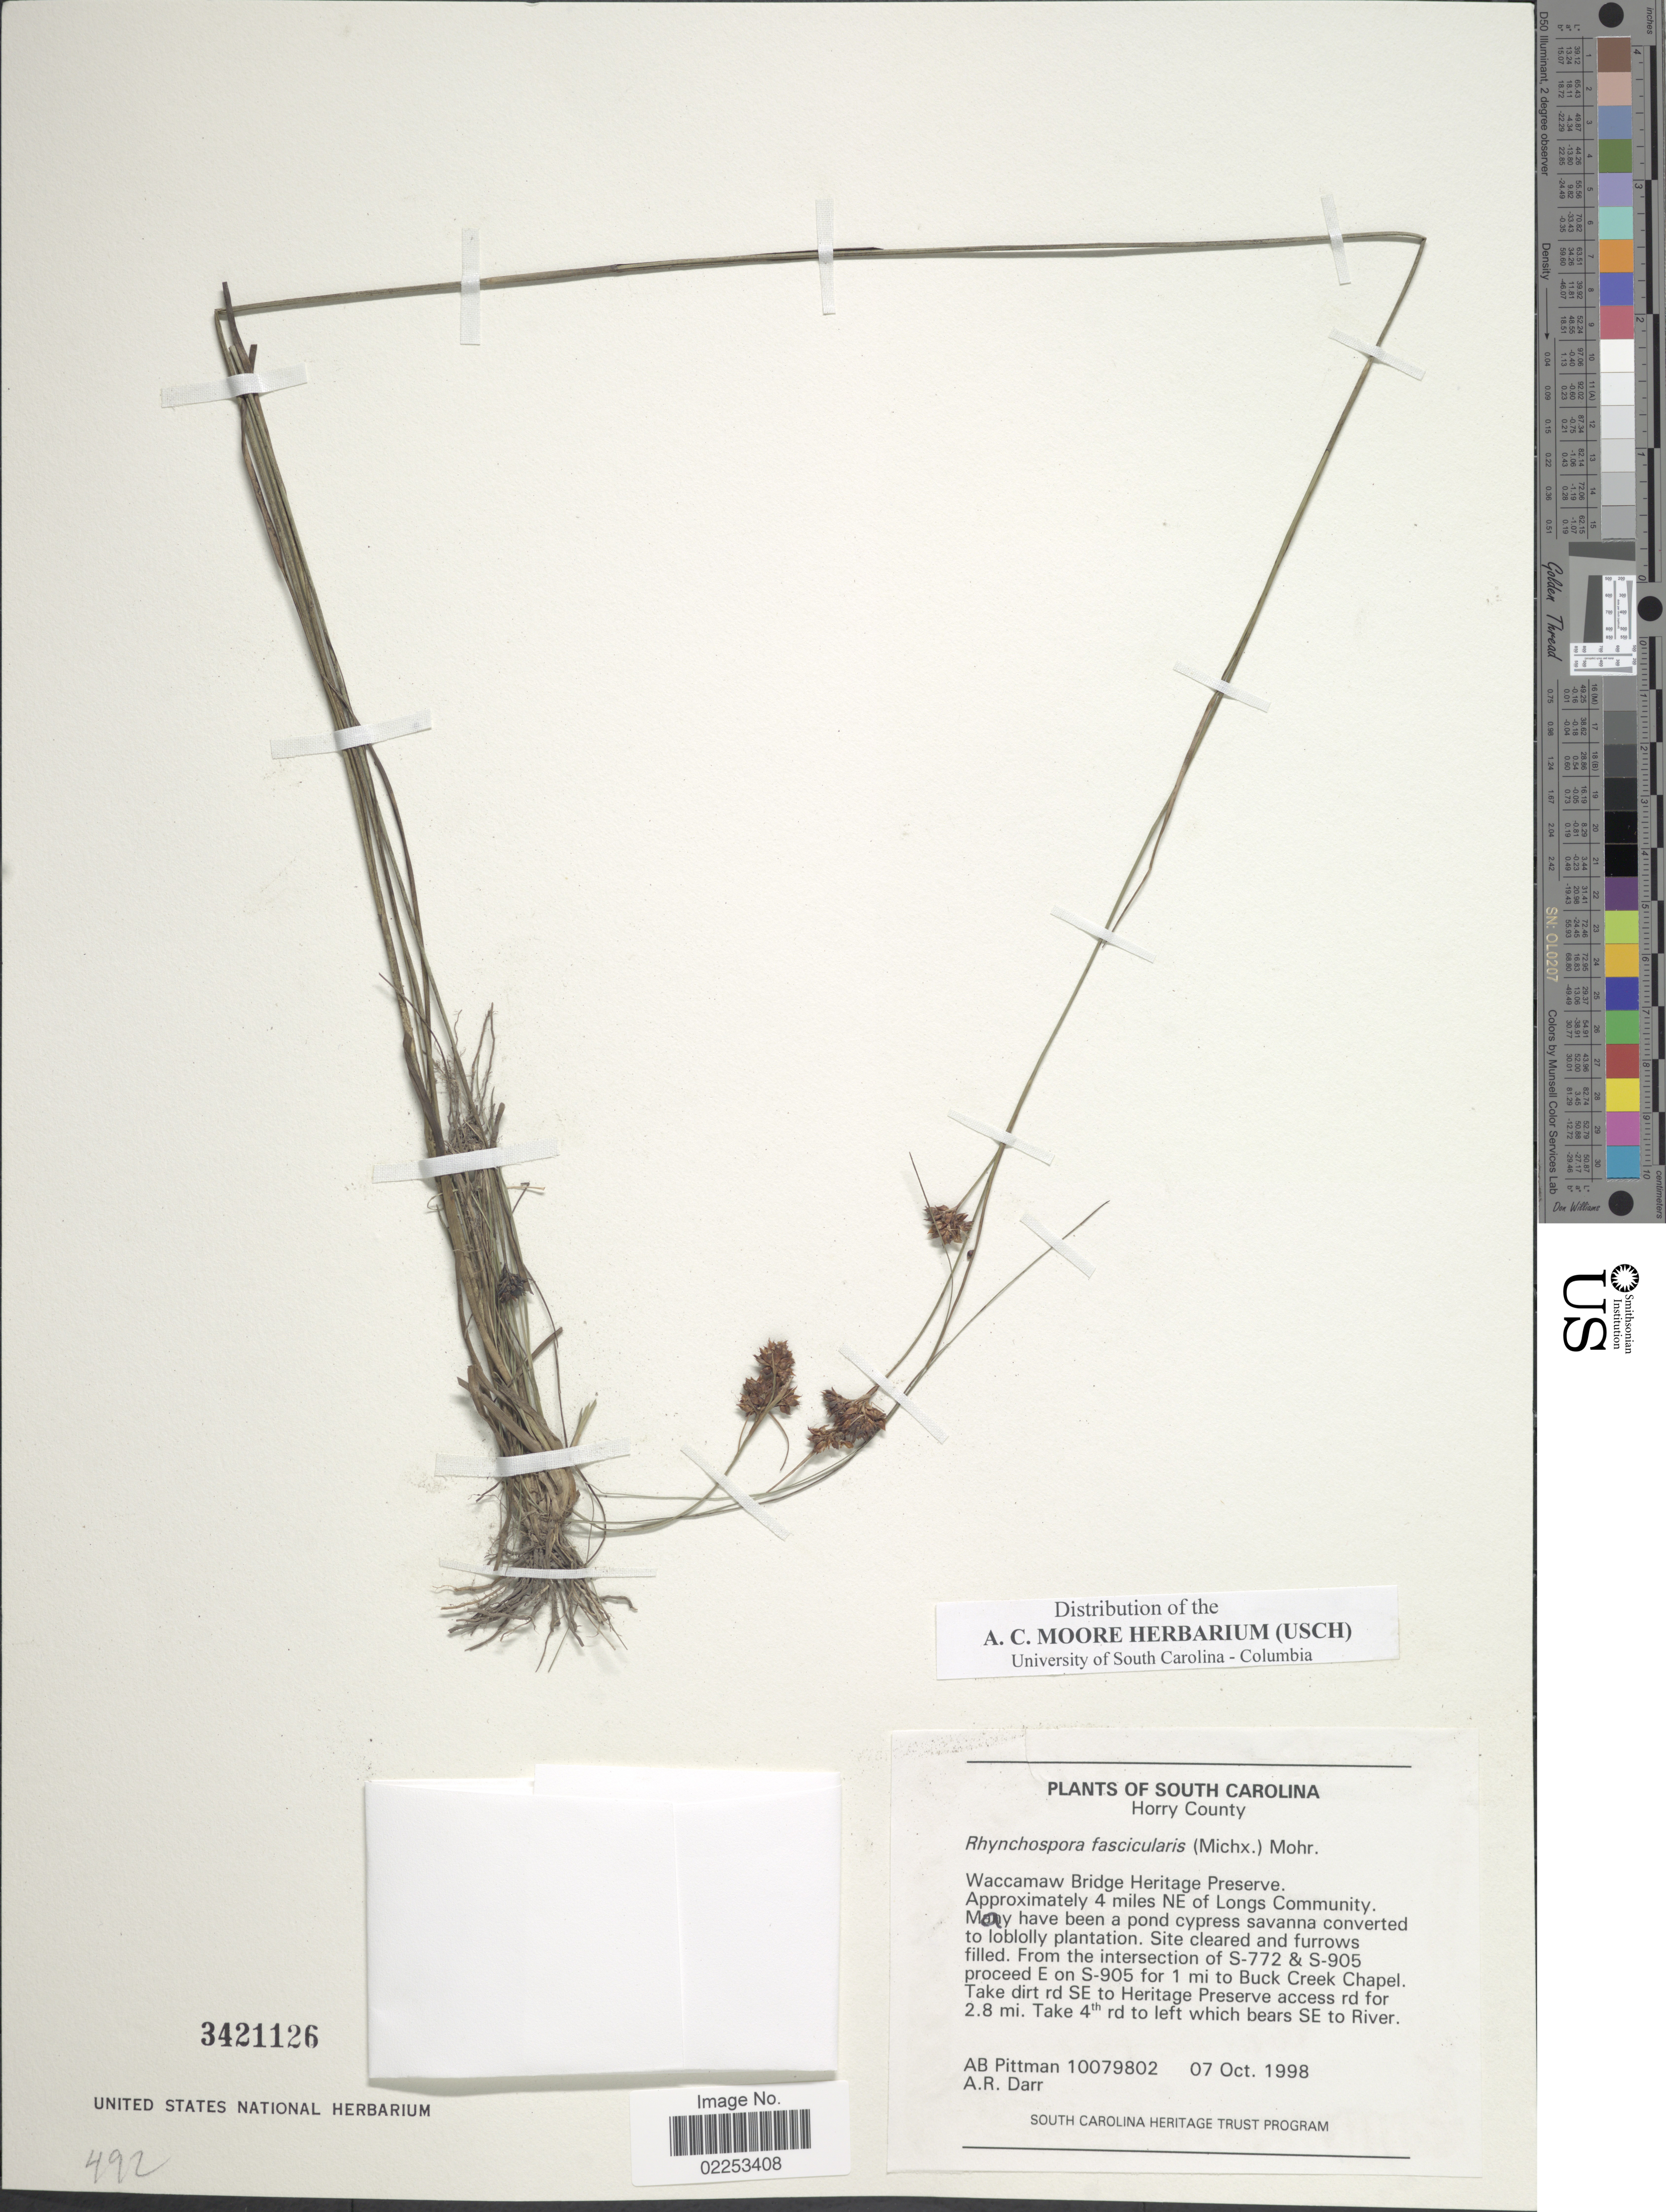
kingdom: Plantae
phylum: Tracheophyta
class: Liliopsida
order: Poales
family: Cyperaceae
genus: Rhynchospora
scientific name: Rhynchospora fascicularis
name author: (Michx.) Vahl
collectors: A. B. Pittman & A. Darr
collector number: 10079802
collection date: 1998-10-07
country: United States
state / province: South Carolina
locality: Horry County, Waccamaw Bridge Heritage Preserve. Approximately 4 miles NE of Longs Community. From the intersectio of S-772 & S-905 proceed E on S-905 for 1 mi to Buck Creek Chapel. Take dirt rd SE to Heritage Preserve acces rd for 2.8 mi. Take 4th rd to left which bears SE to River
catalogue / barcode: US 3421126